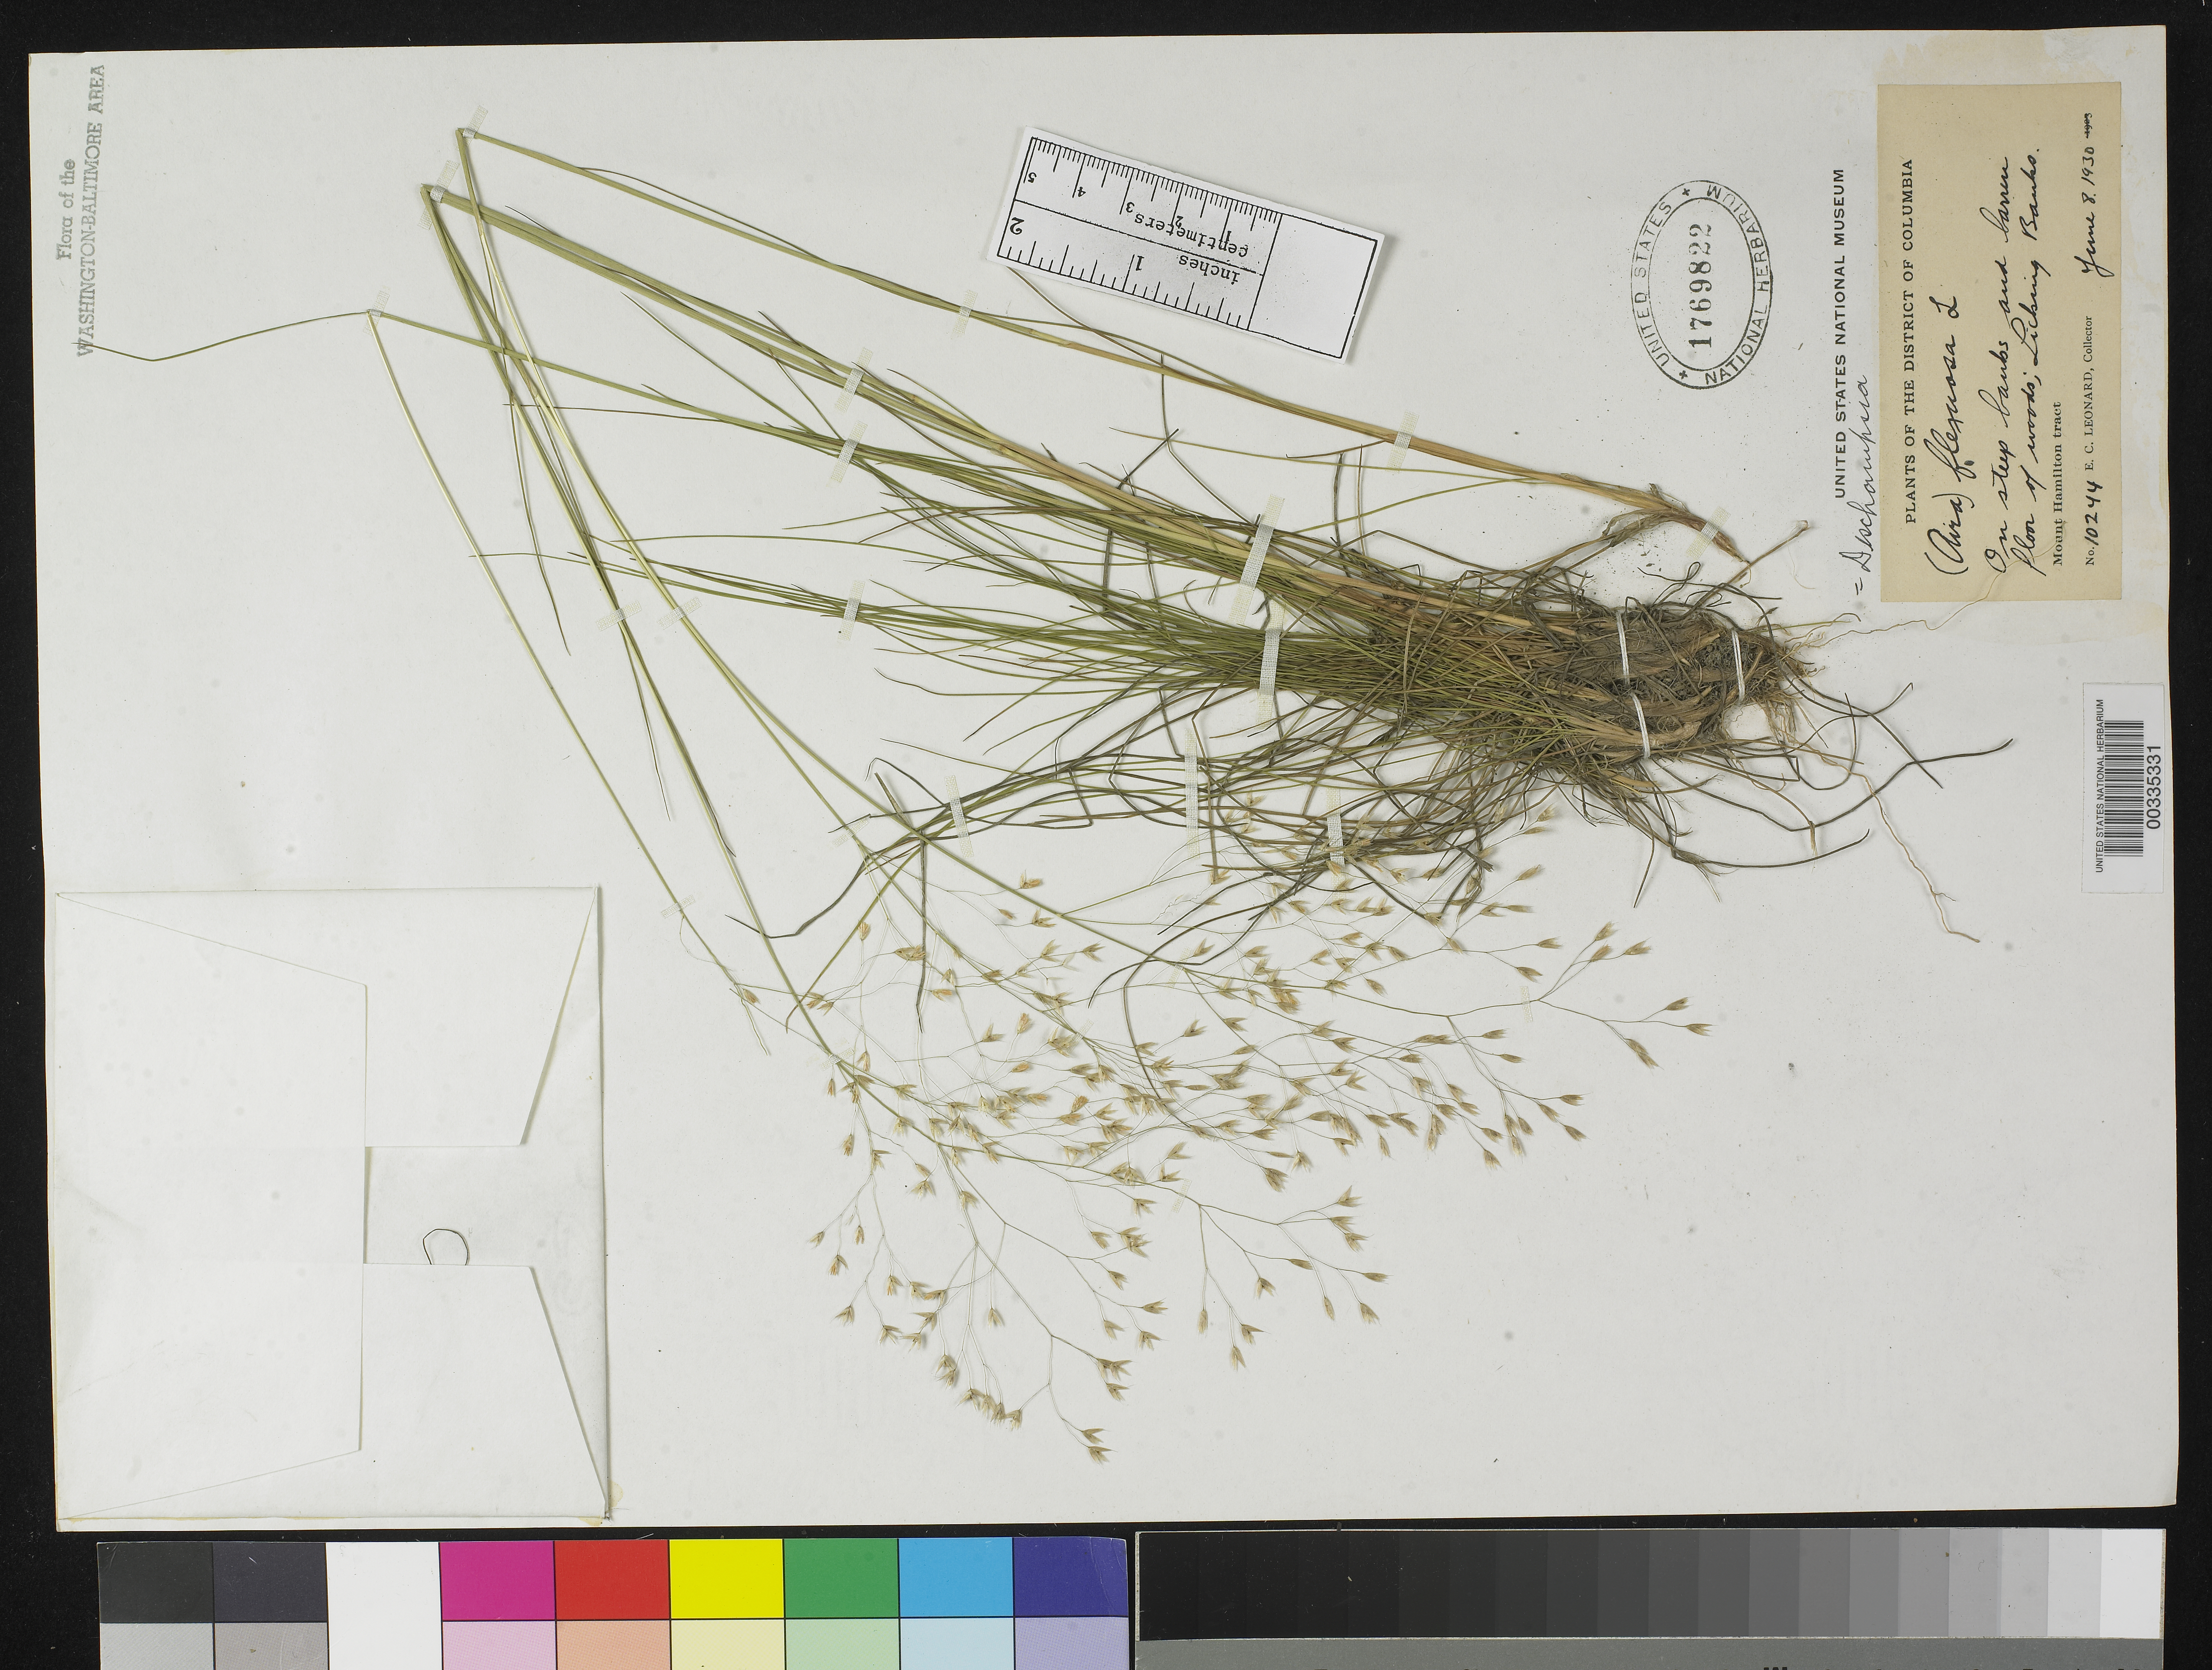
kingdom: Plantae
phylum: Tracheophyta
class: Liliopsida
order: Poales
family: Poaceae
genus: Avenella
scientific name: Avenella flexuosa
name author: (L.) Drejer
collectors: E. C. Leonard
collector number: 10244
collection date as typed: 08 Jun 1930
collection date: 1930-06-08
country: United States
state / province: District of Columbia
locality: Licking Banks, Mount Hamilton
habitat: On steep banks and barren floor of woods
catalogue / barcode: US 1769822